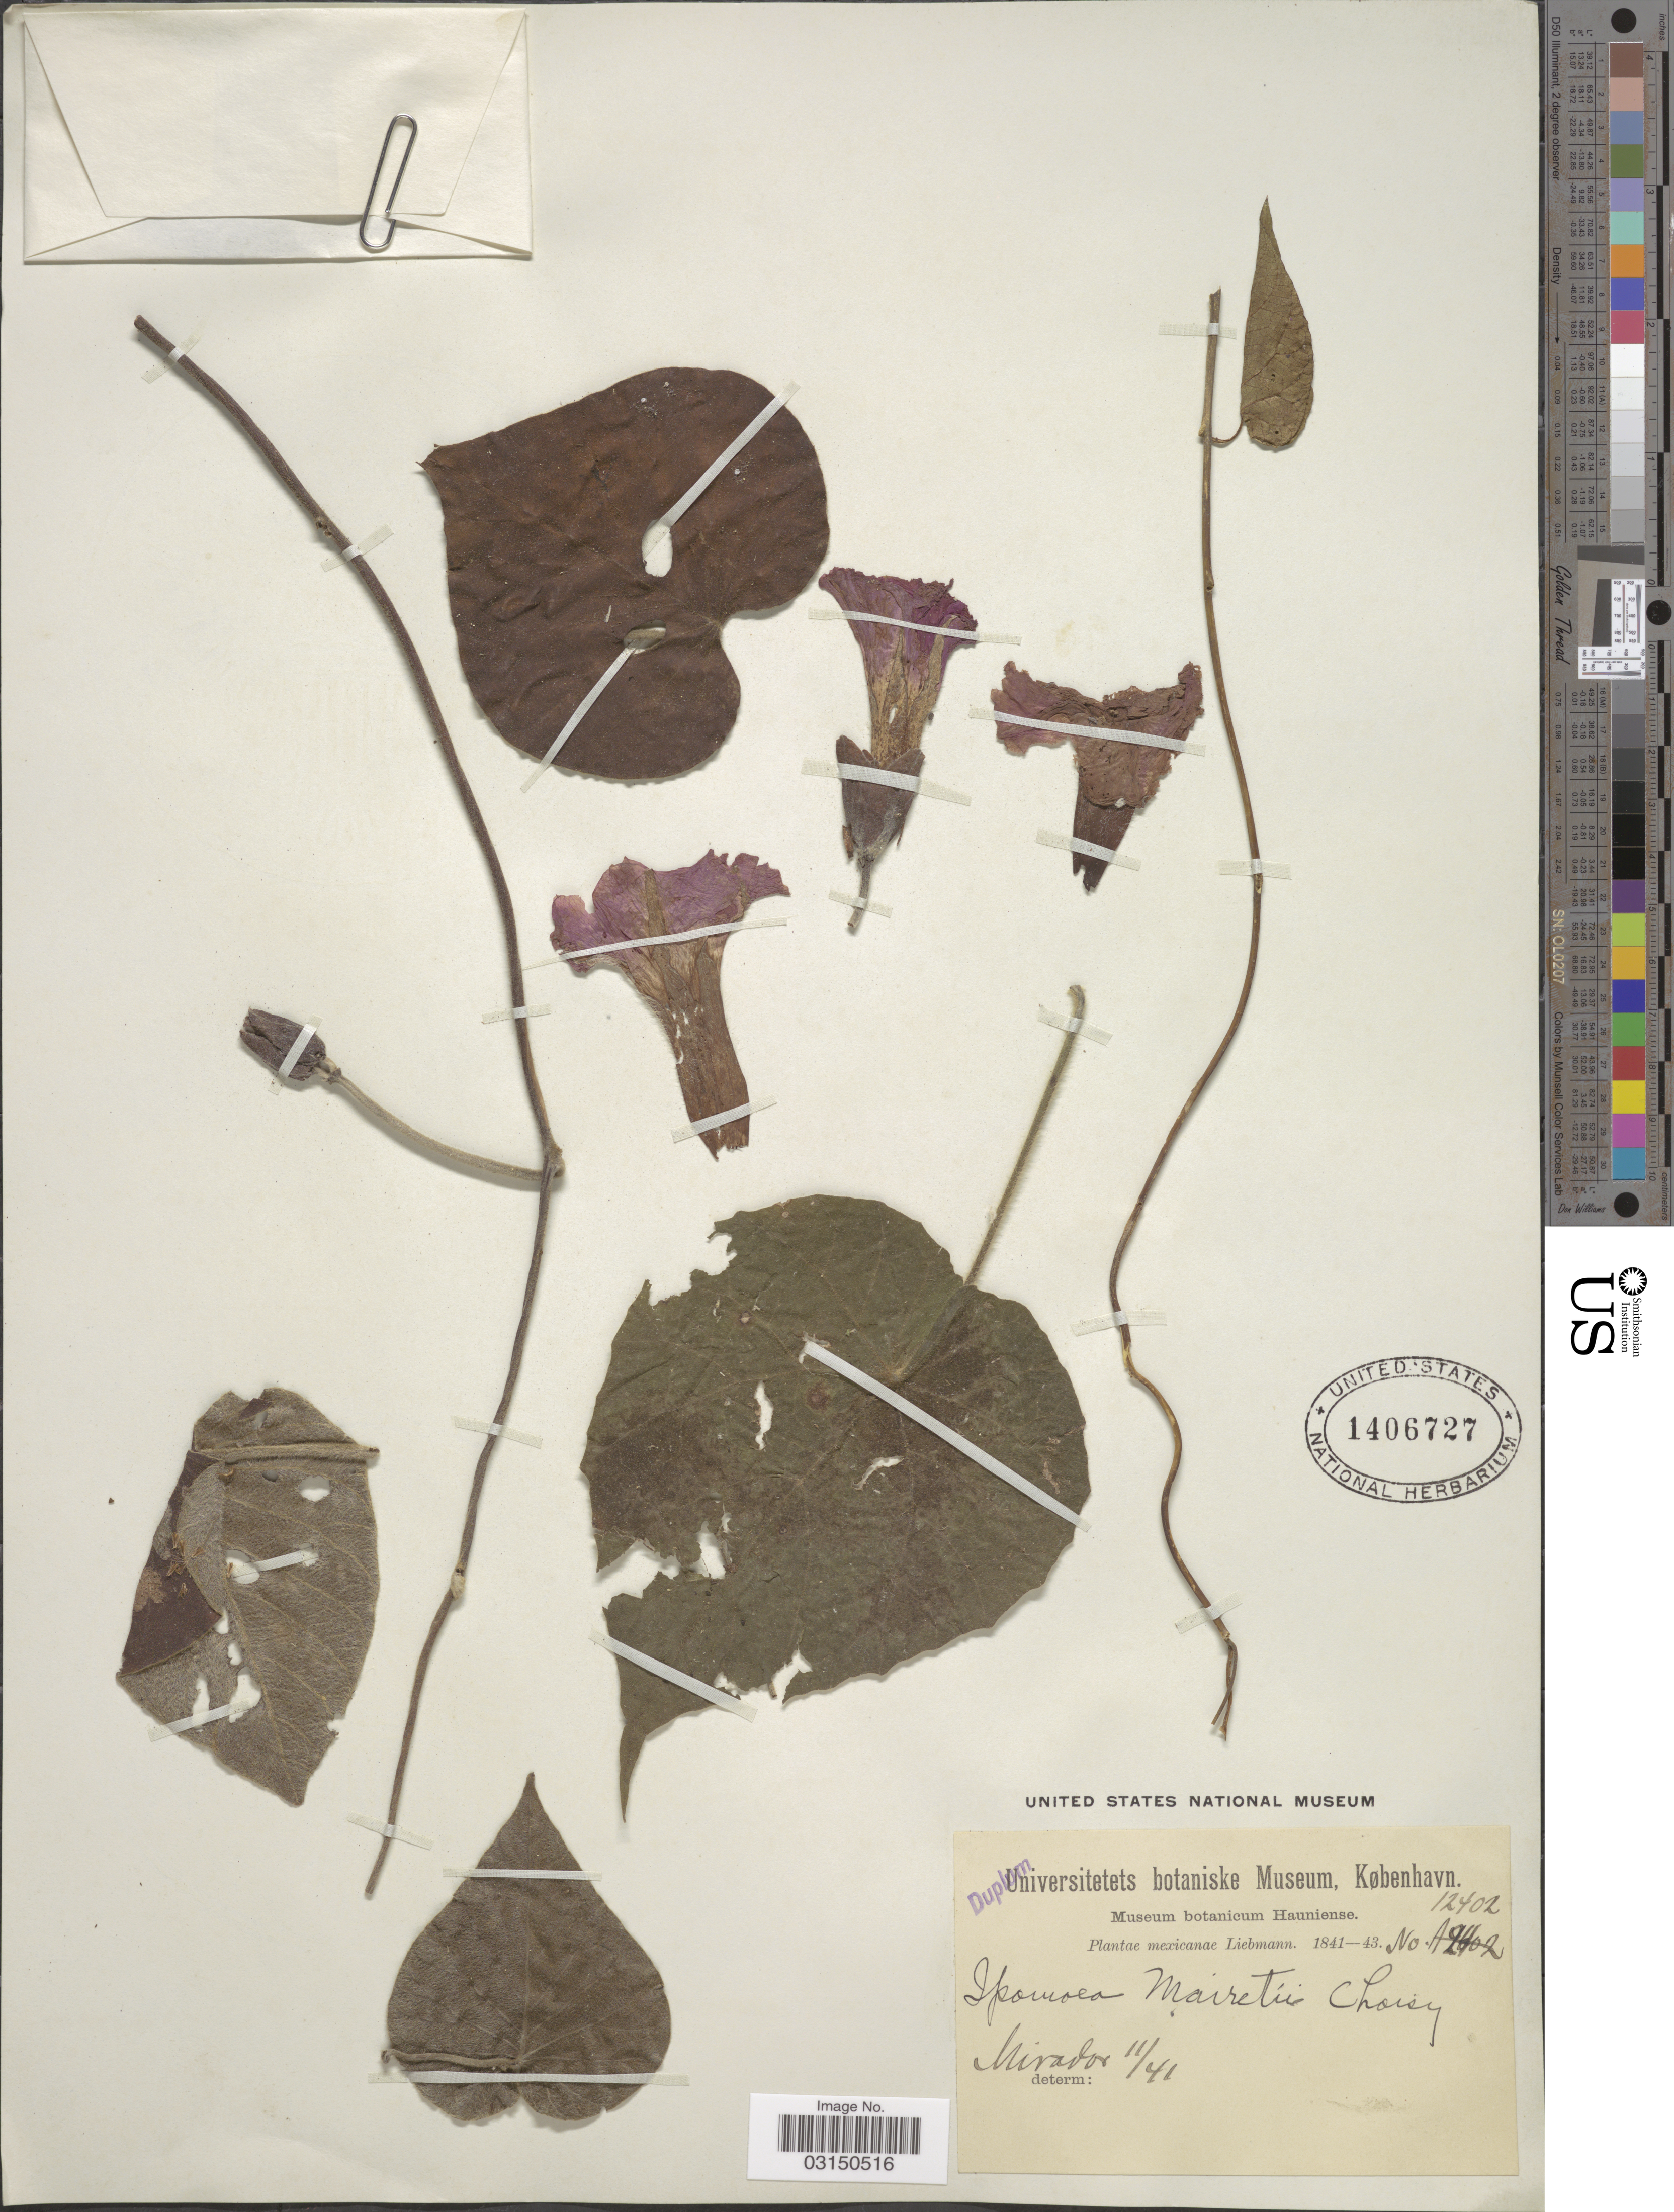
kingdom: Plantae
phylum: Tracheophyta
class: Magnoliopsida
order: Solanales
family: Convolvulaceae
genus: Ipomoea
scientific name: Ipomoea mairetii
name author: Choisy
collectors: Liebmann, --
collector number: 12402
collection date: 1841-11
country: Mexico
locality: Mirador.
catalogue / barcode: US 1406727